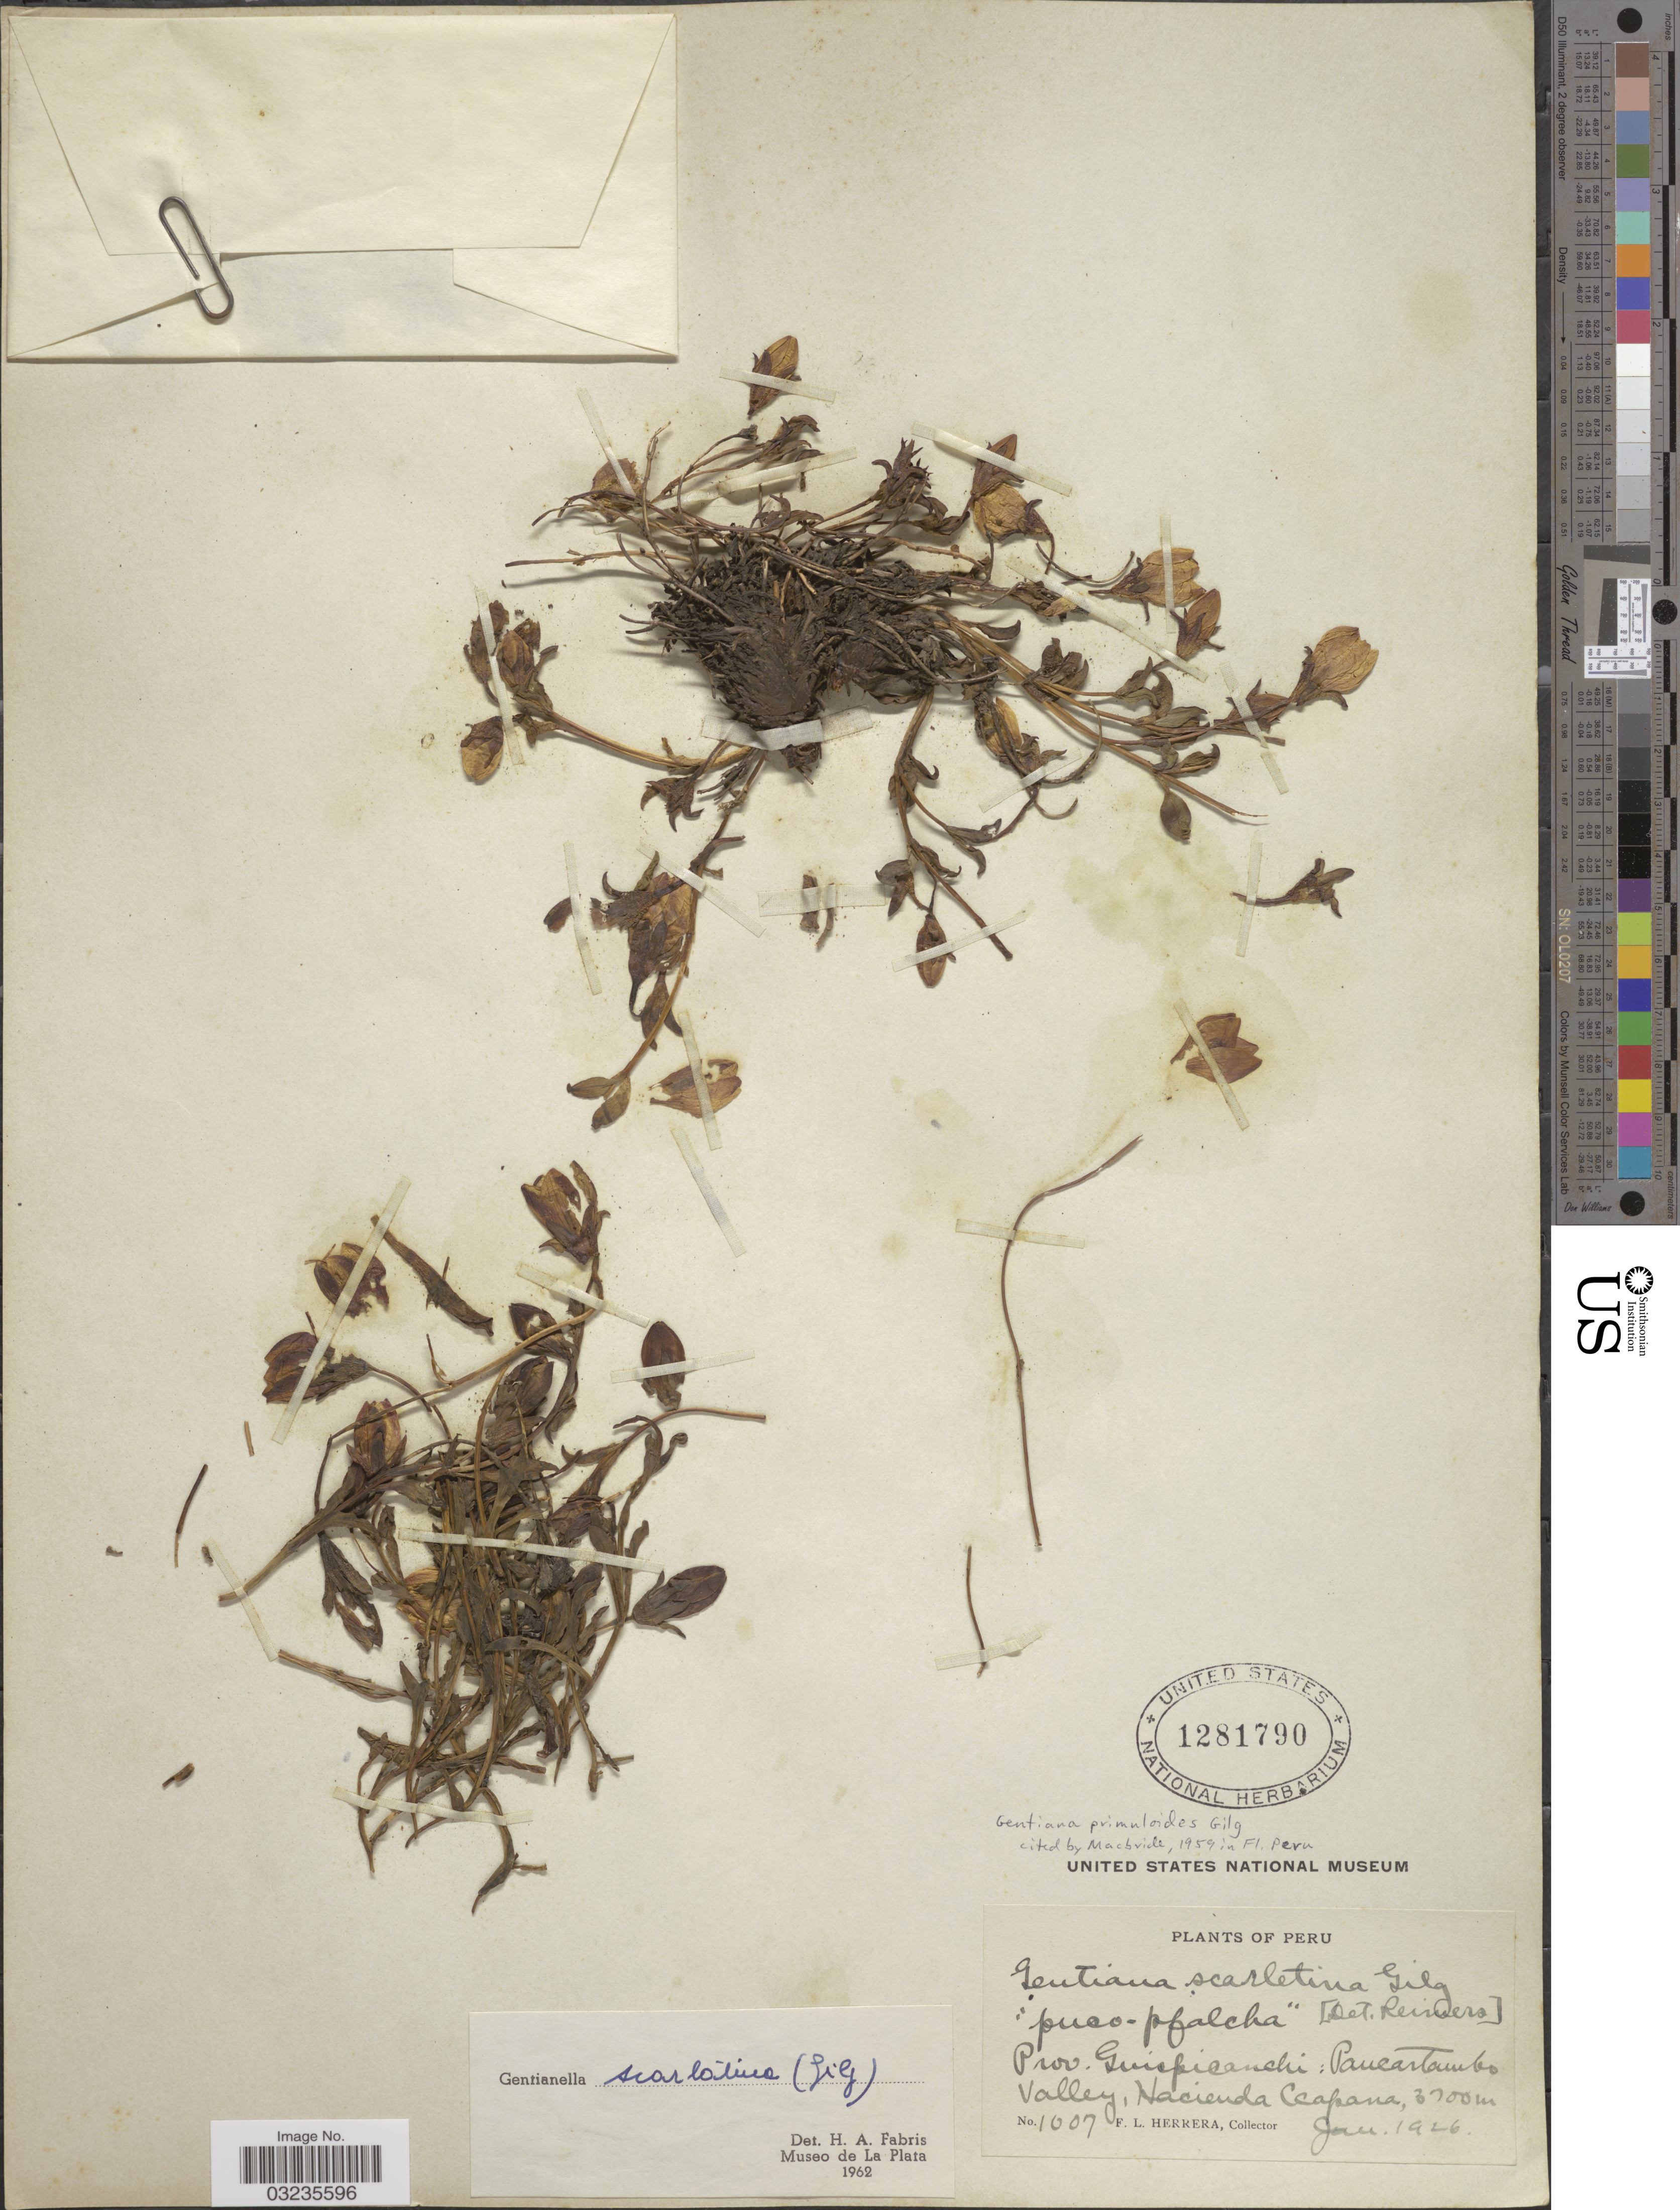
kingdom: Plantae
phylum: Tracheophyta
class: Magnoliopsida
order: Gentianales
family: Gentianaceae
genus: Gentiana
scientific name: Gentiana scarlatina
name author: Gilg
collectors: F. L. Herrera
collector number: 1007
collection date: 1926-01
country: Peru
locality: Prov. Guispicanchi: Paucartambo Valley, Hacienda Ccapana.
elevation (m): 3700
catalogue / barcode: US 1281790